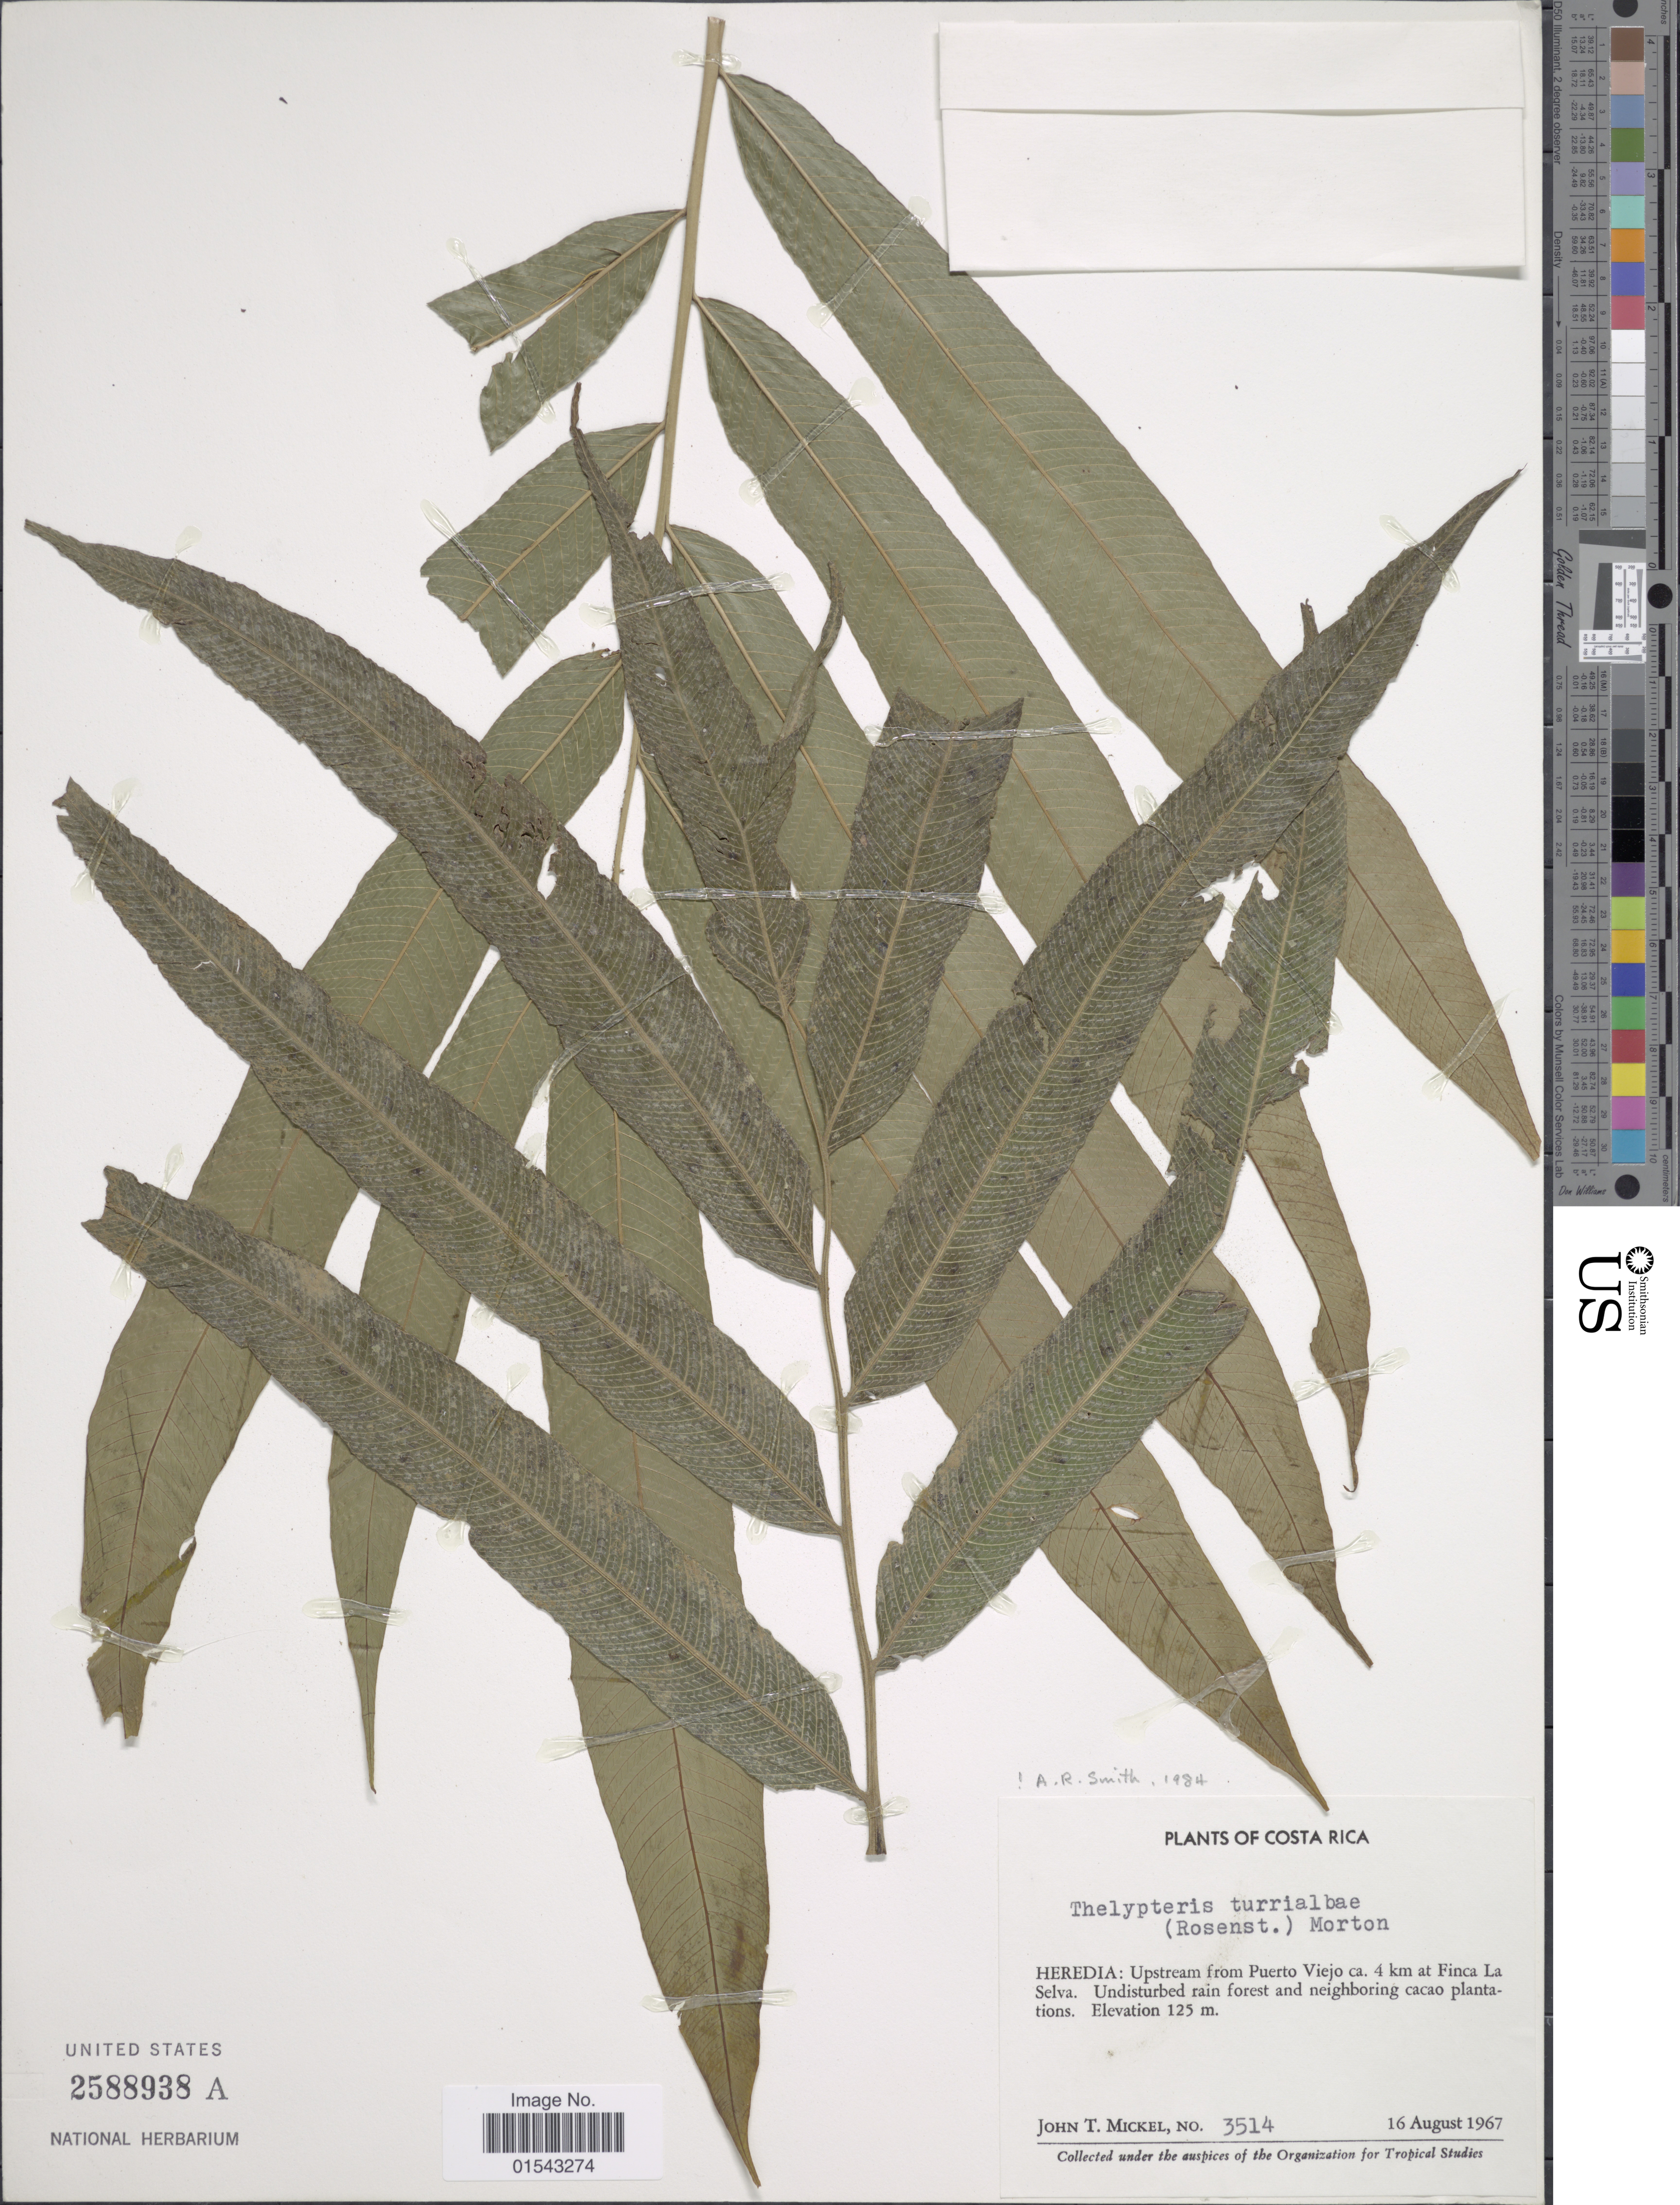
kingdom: Plantae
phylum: Tracheophyta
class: Polypodiopsida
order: Polypodiales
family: Thelypteridaceae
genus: Meniscium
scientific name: Meniscium turrialbae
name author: (Rosenst.) Pic. Serm.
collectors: J. T. Mickel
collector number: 3514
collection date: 1967-08-16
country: Costa Rica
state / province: Heredia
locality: Costa Rica, Heredia: Upstream from Puerto Viejo ca. 4 km at Finca La Selva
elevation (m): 125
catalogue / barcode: US 2588938A